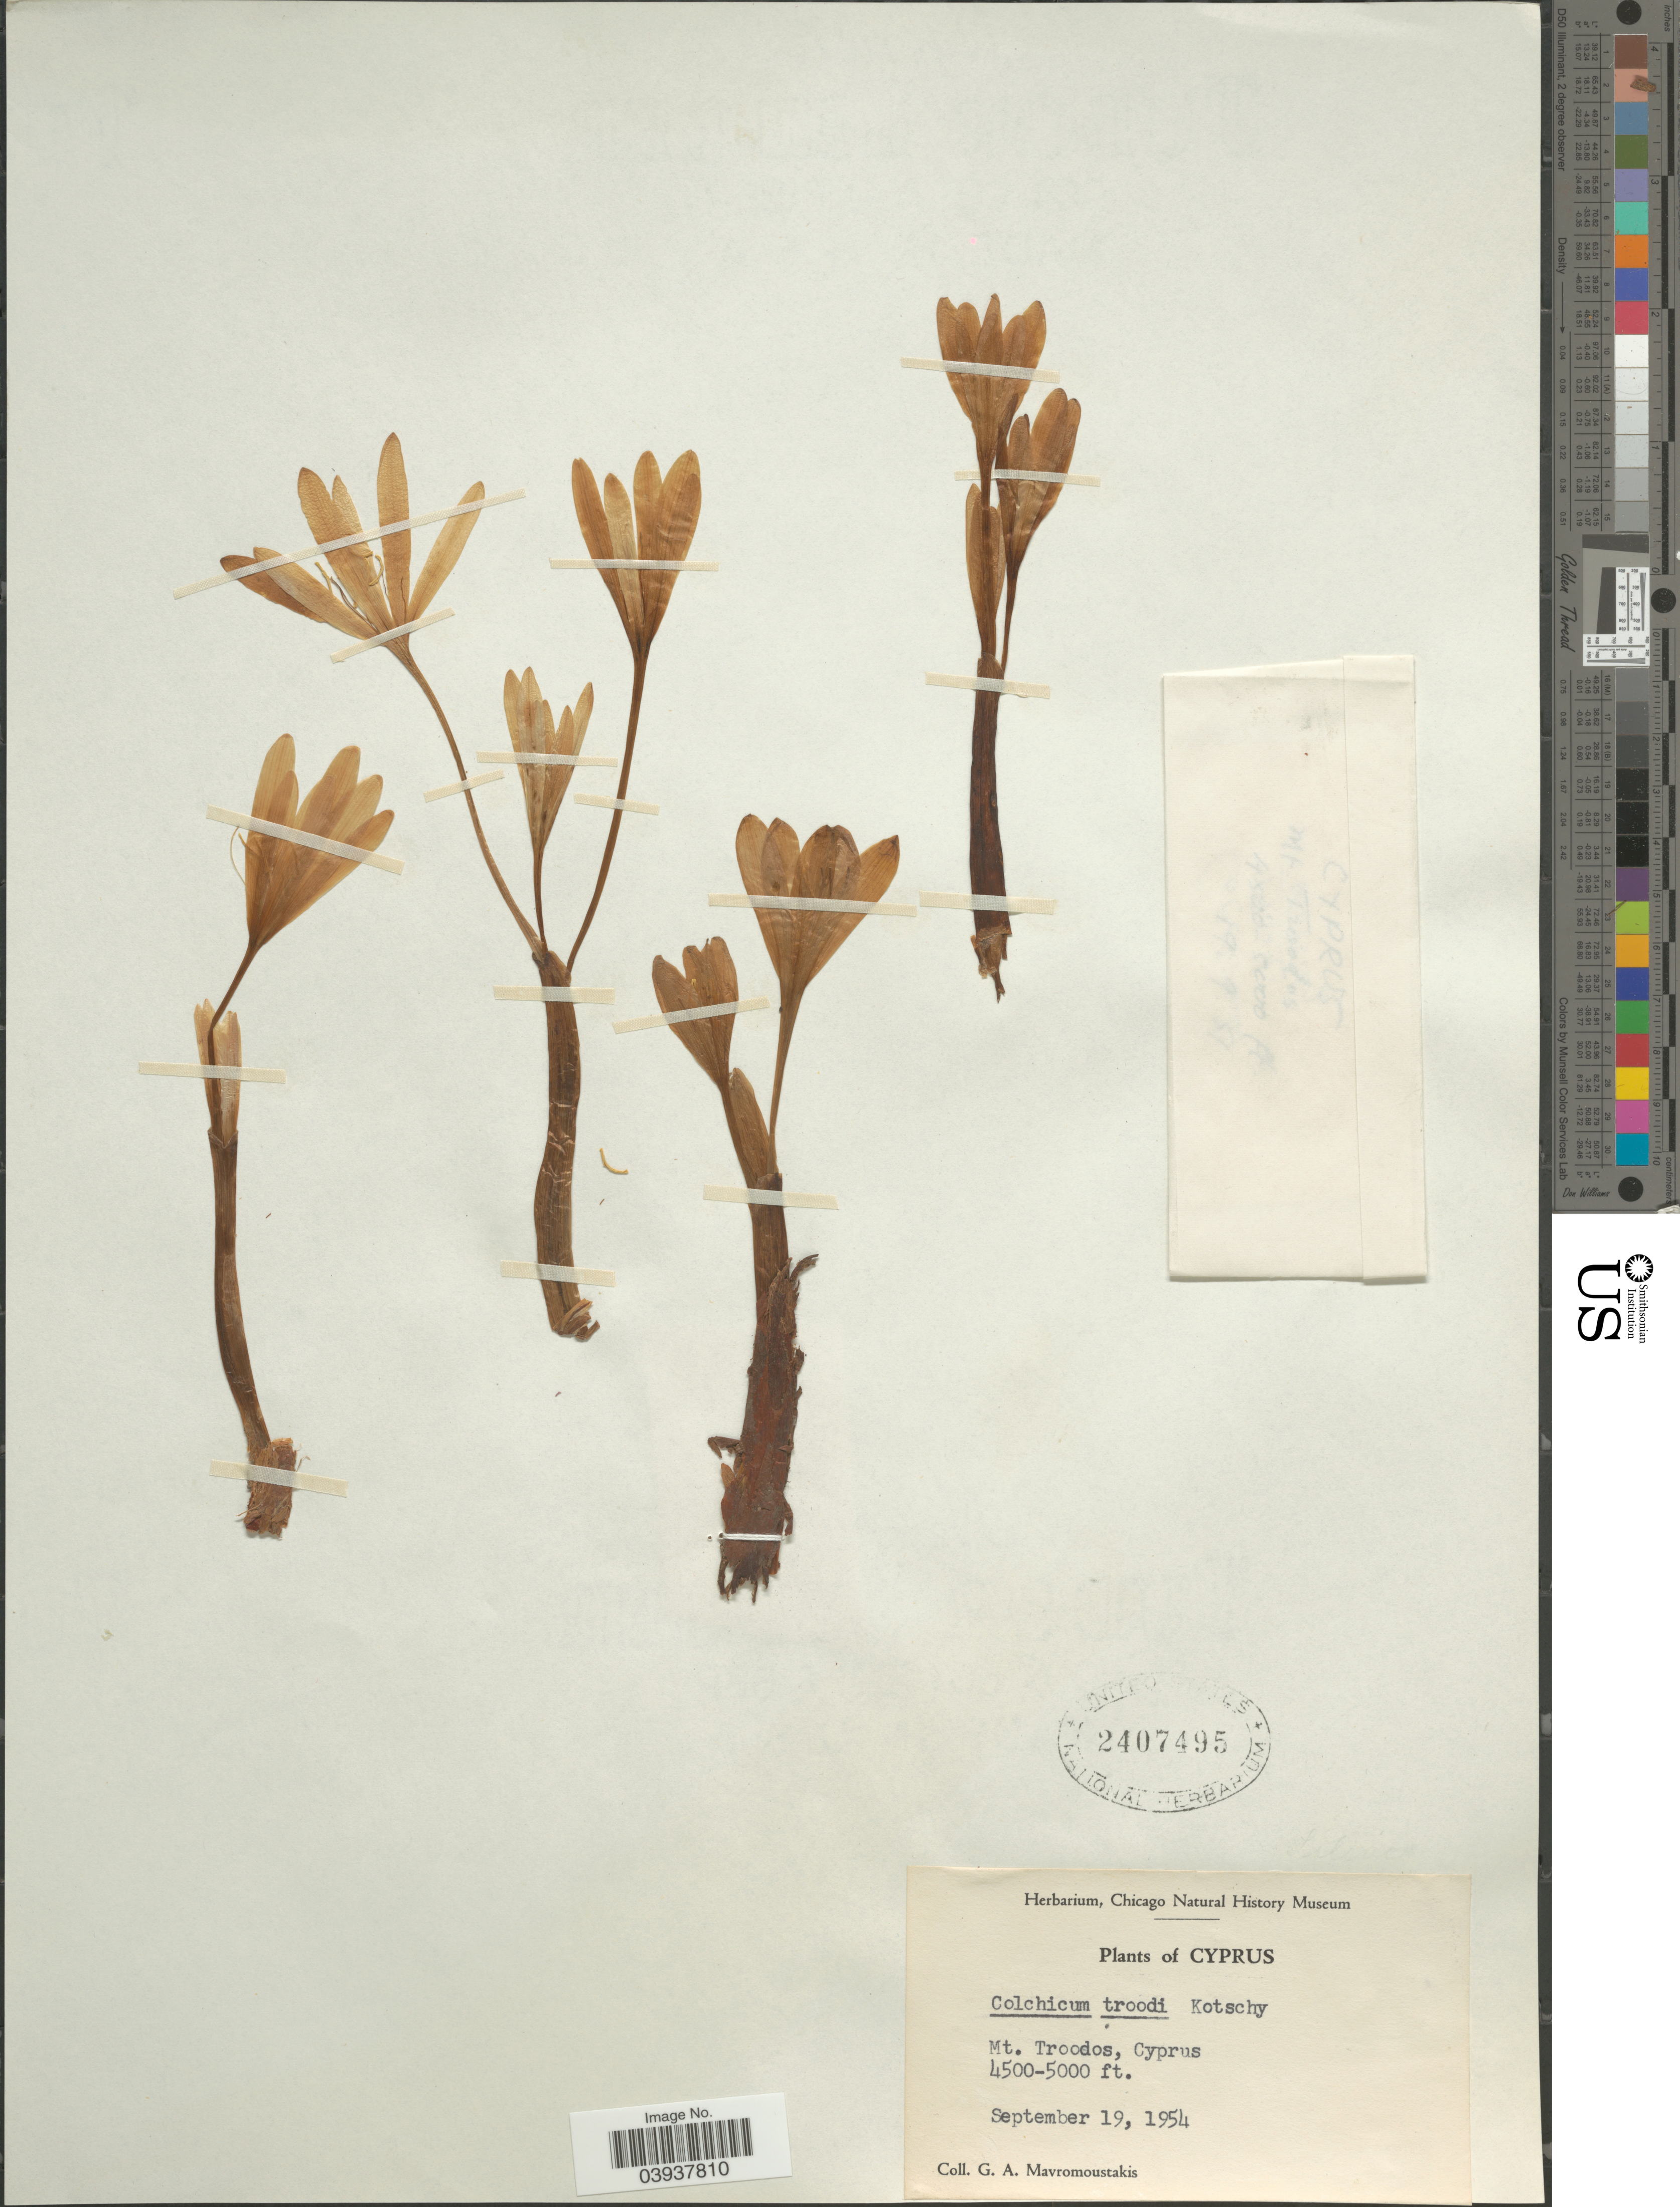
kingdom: Plantae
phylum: Tracheophyta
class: Liliopsida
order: Liliales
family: Colchicaceae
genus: Colchicum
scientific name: Colchicum troodi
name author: Kotschy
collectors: G. Mavromoustakis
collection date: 1954-09-19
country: Cyprus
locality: Mt. Troodos, Cyprus.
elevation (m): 1372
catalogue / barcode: US 2407495